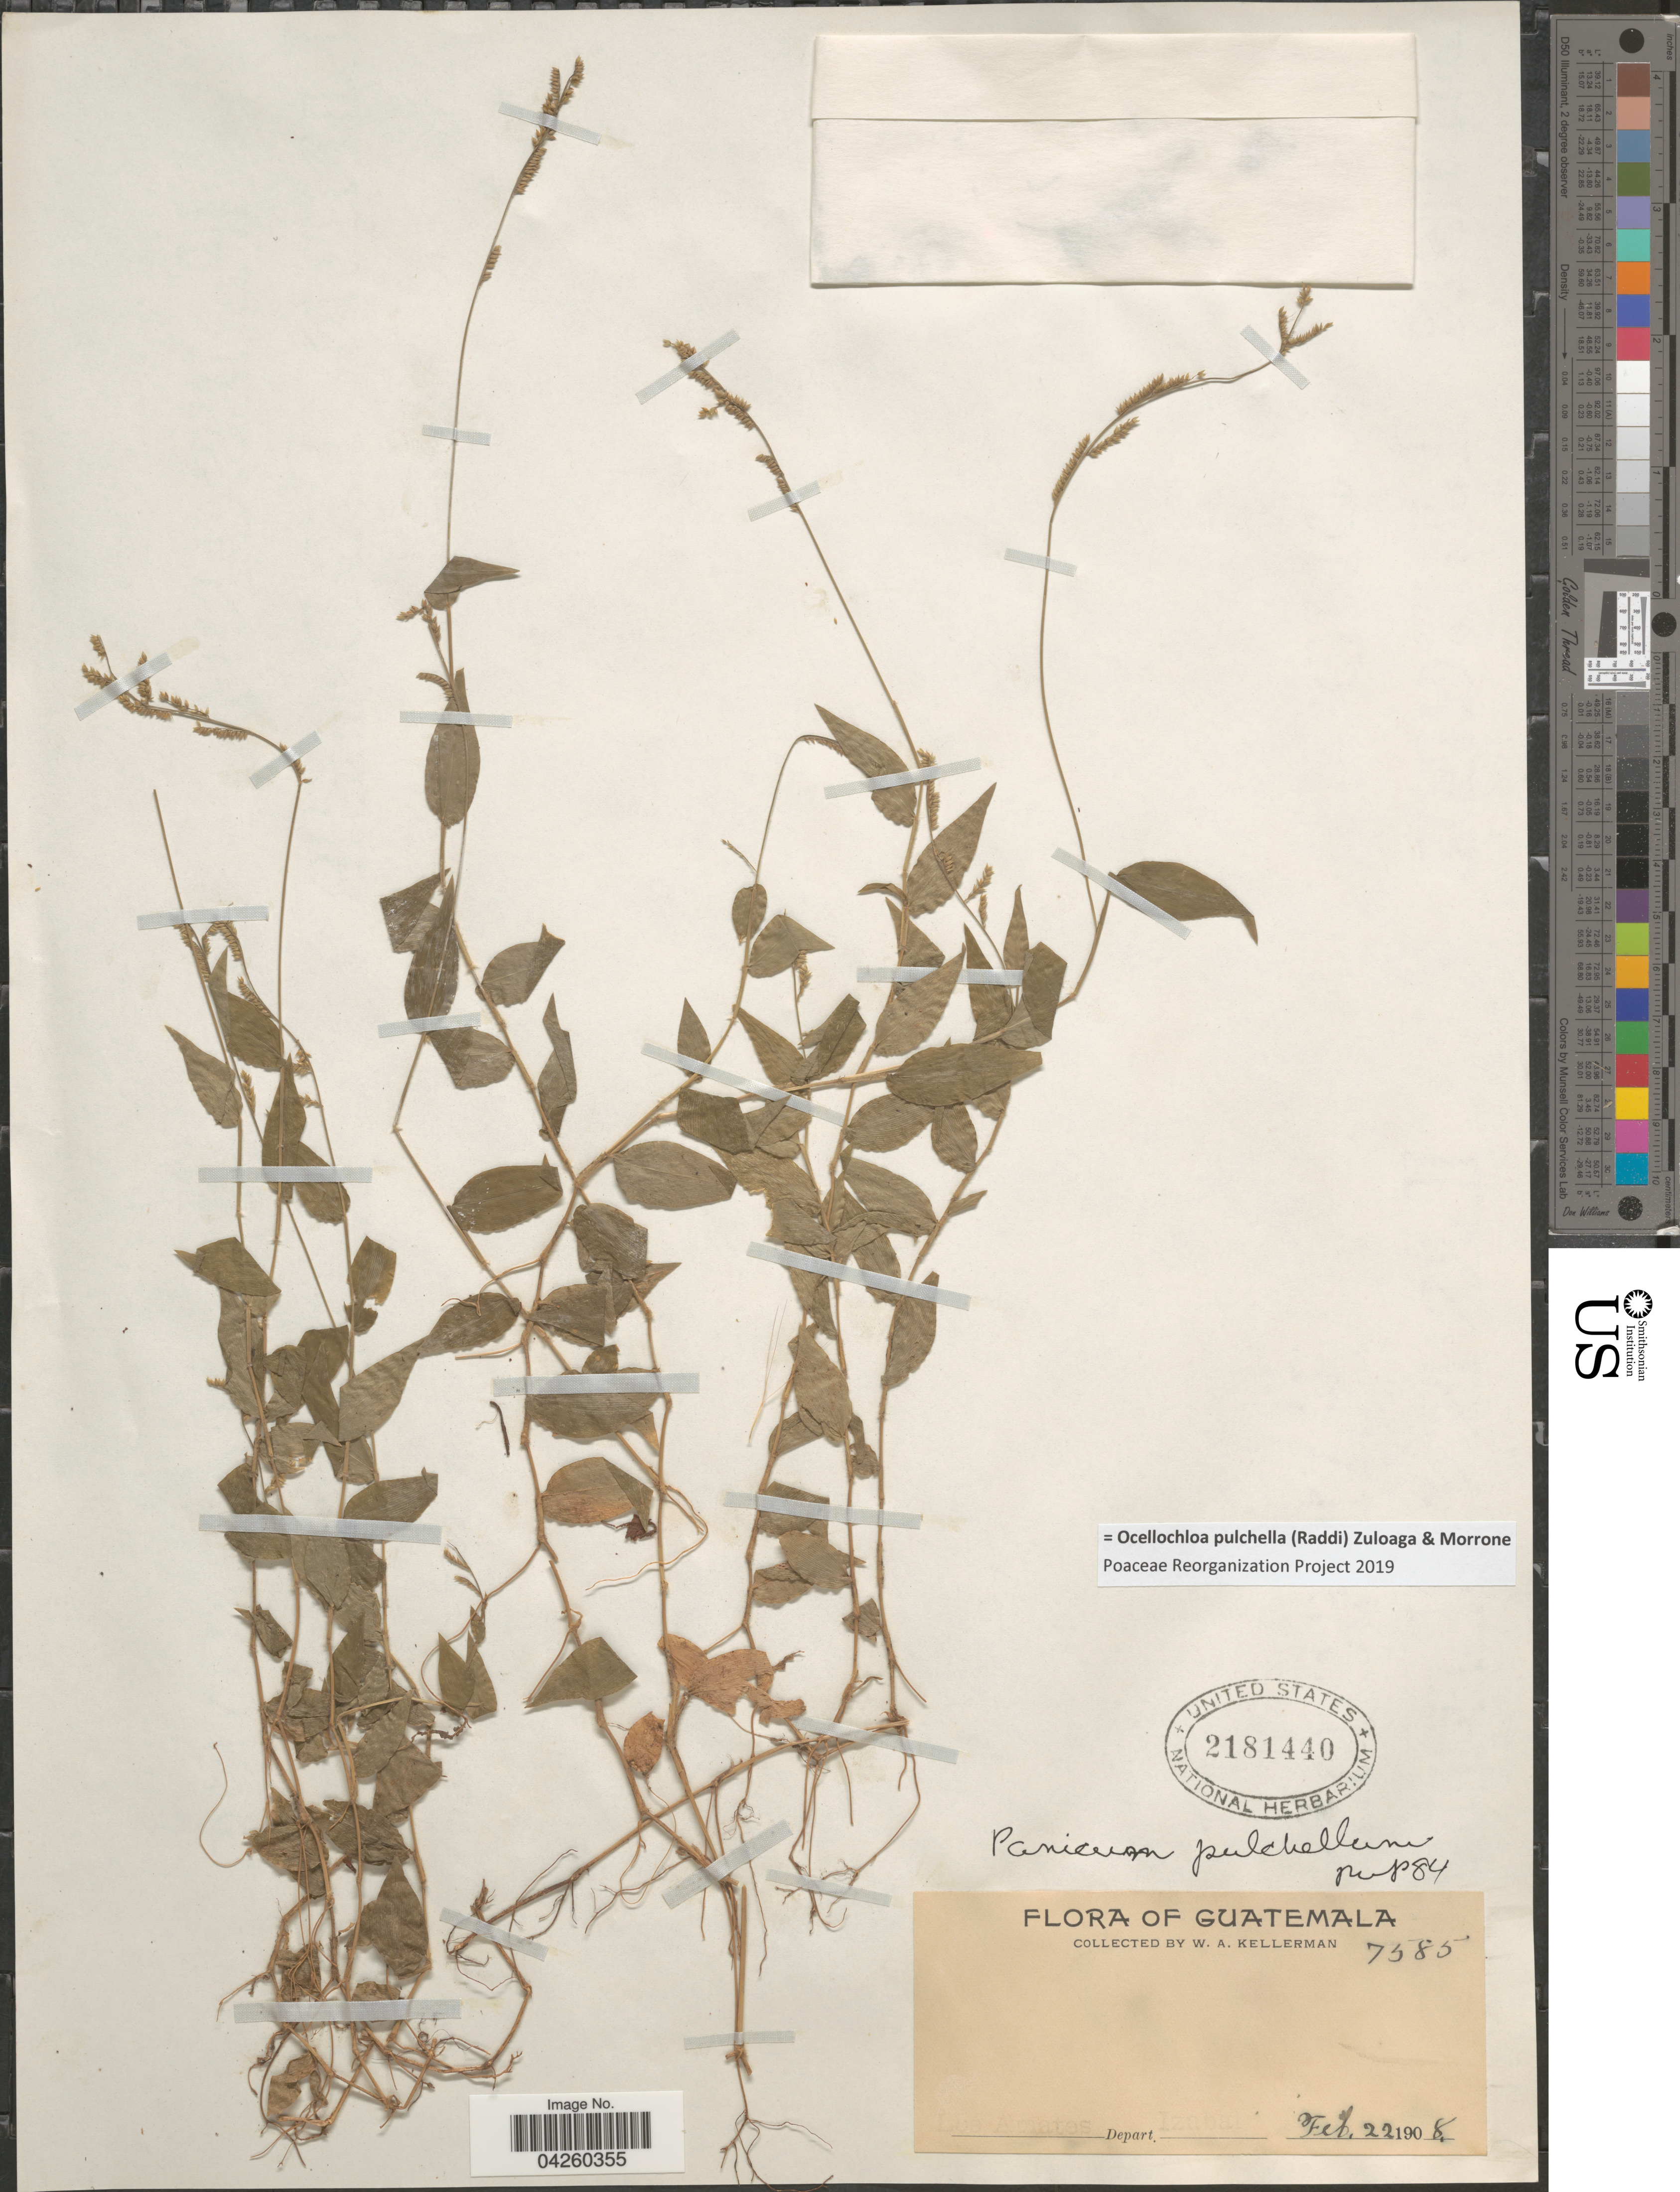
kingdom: Plantae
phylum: Tracheophyta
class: Liliopsida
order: Poales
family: Poaceae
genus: Ocellochloa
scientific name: Ocellochloa pulchella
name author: (Raddi) Zuloaga & Morrone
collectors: W. Kellerman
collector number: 7585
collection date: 1908-02-22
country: Guatemala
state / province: Izabal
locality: Los Amates, Depart. Izabal.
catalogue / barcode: US 2181440